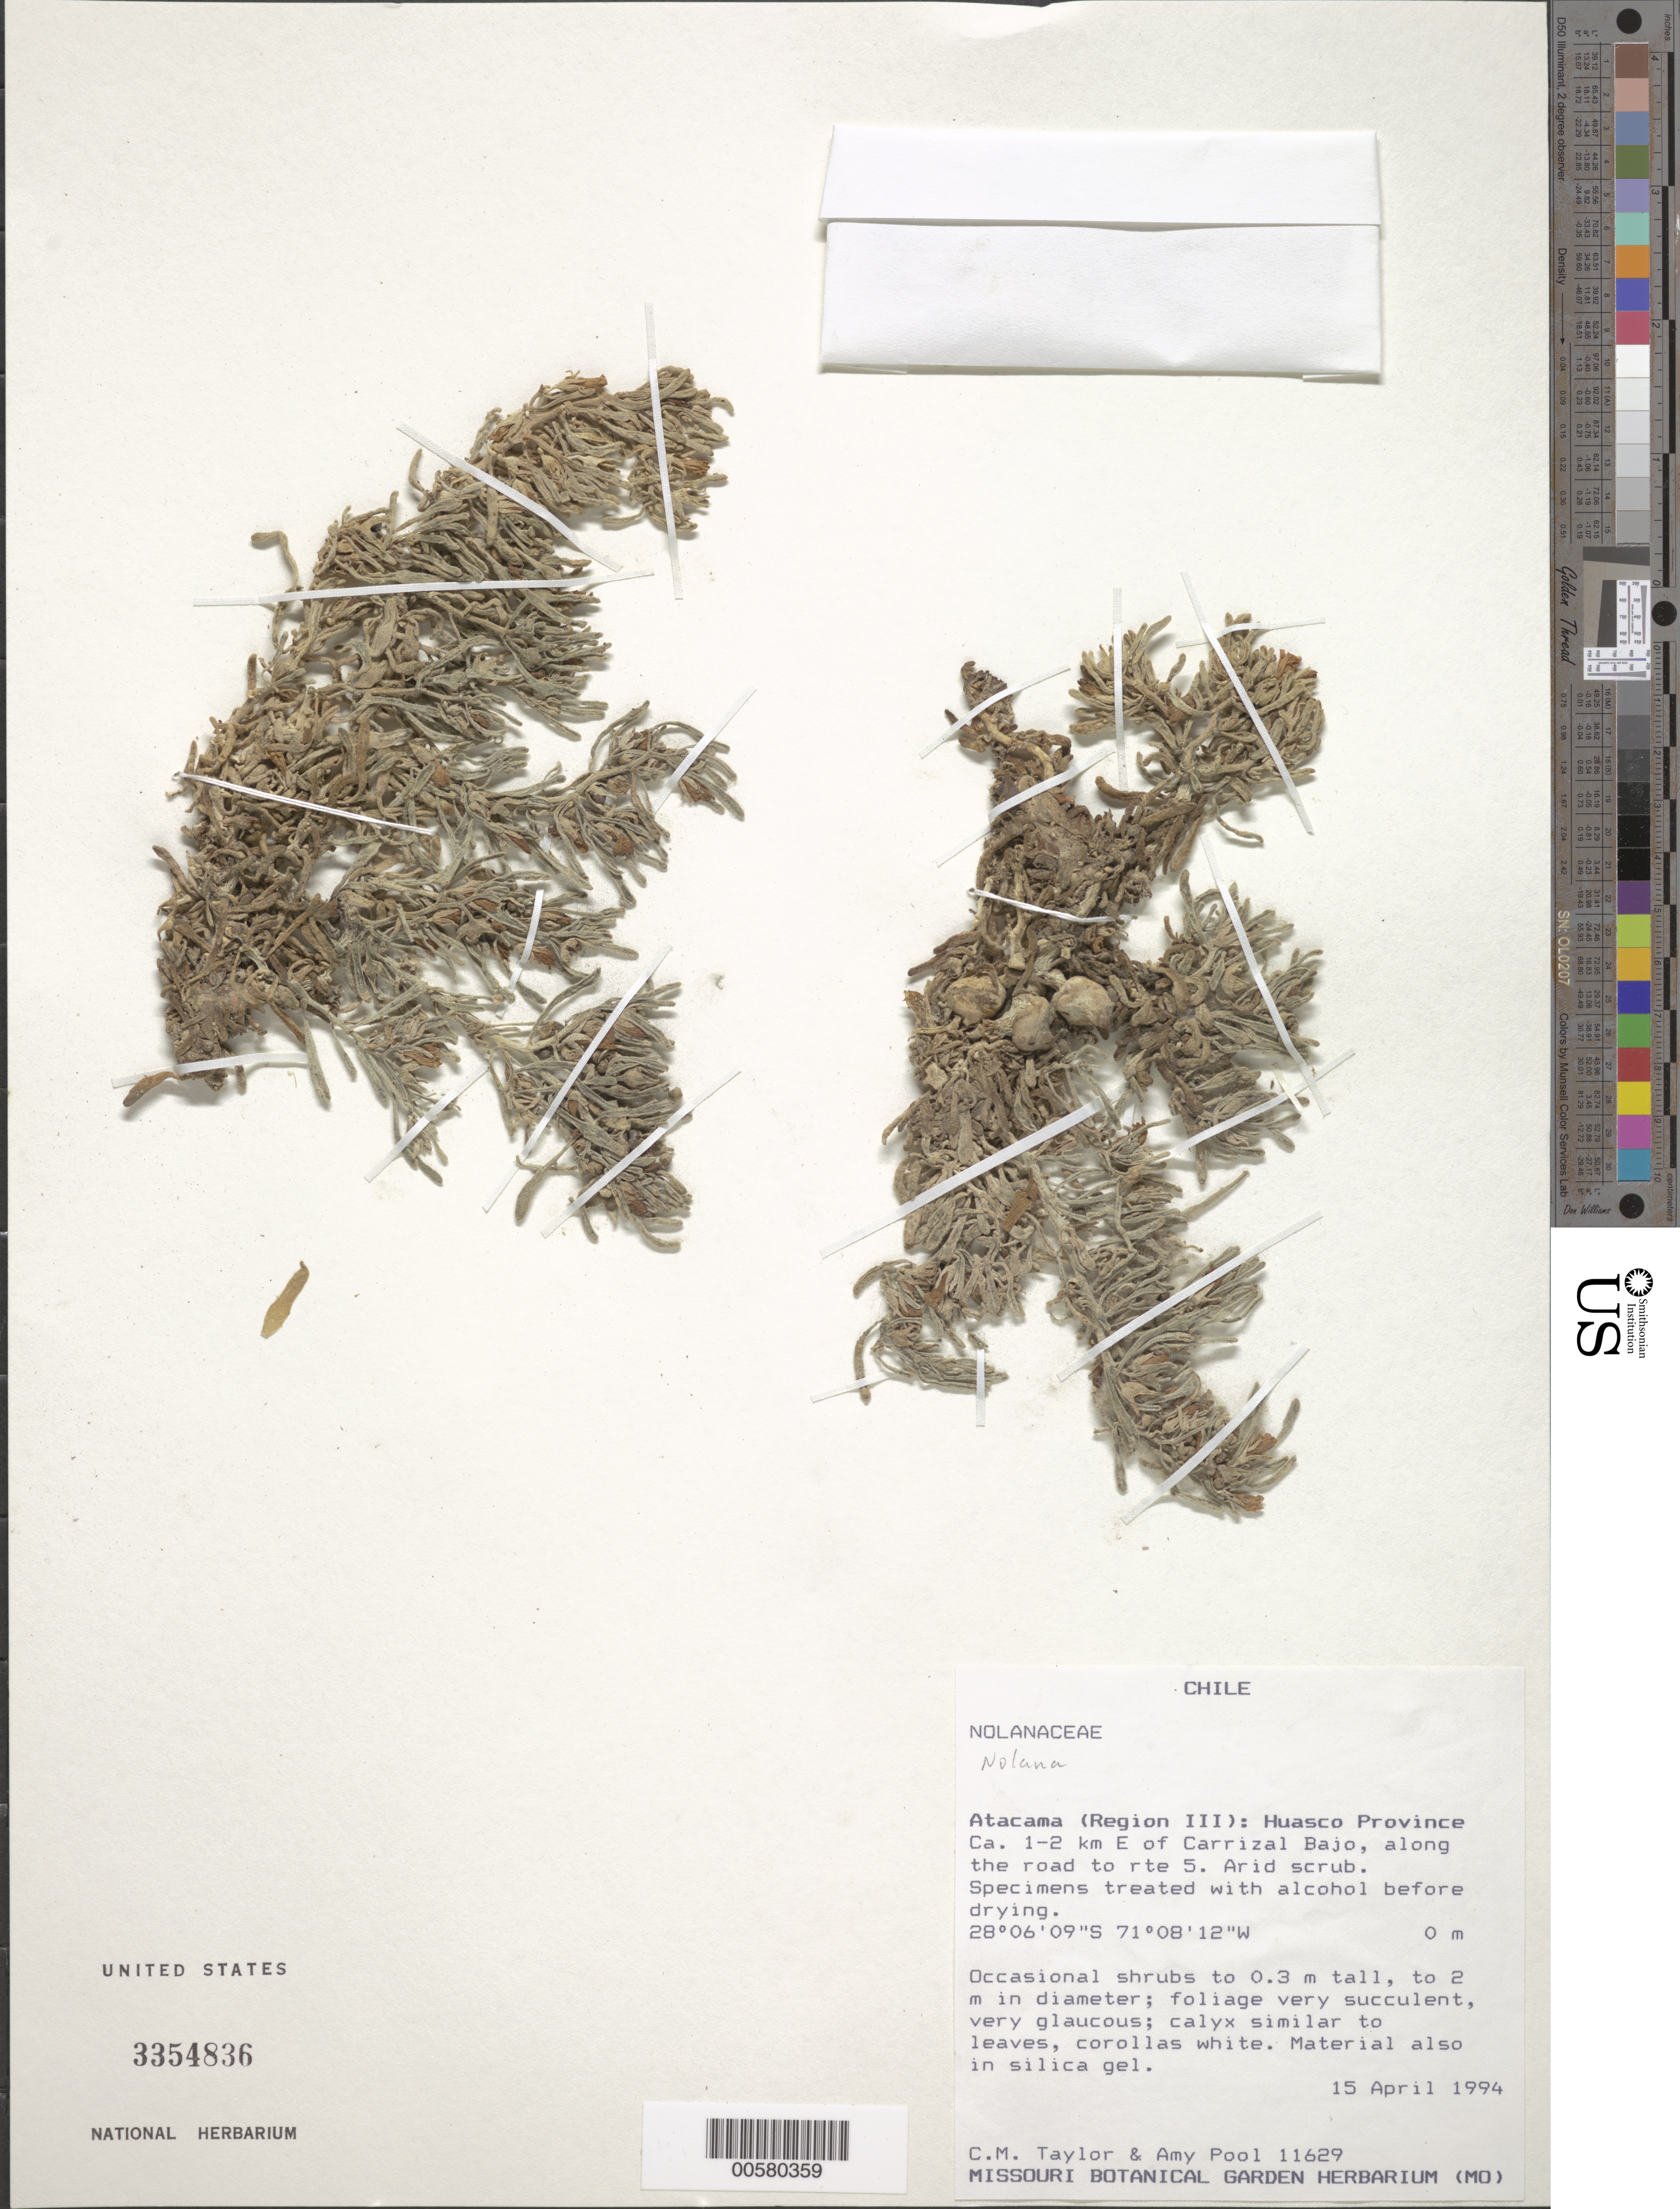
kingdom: Plantae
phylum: Tracheophyta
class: Magnoliopsida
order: Solanales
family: Solanaceae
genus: Nolana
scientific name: Nolana sp.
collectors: C. M. Taylor & A. Pool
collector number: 11629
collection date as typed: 15 Apr 1994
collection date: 1994-04-15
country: Chile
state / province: Atacama (III)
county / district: Huasco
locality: Huasco prov., e of carrizal bajo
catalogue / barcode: US 3354836